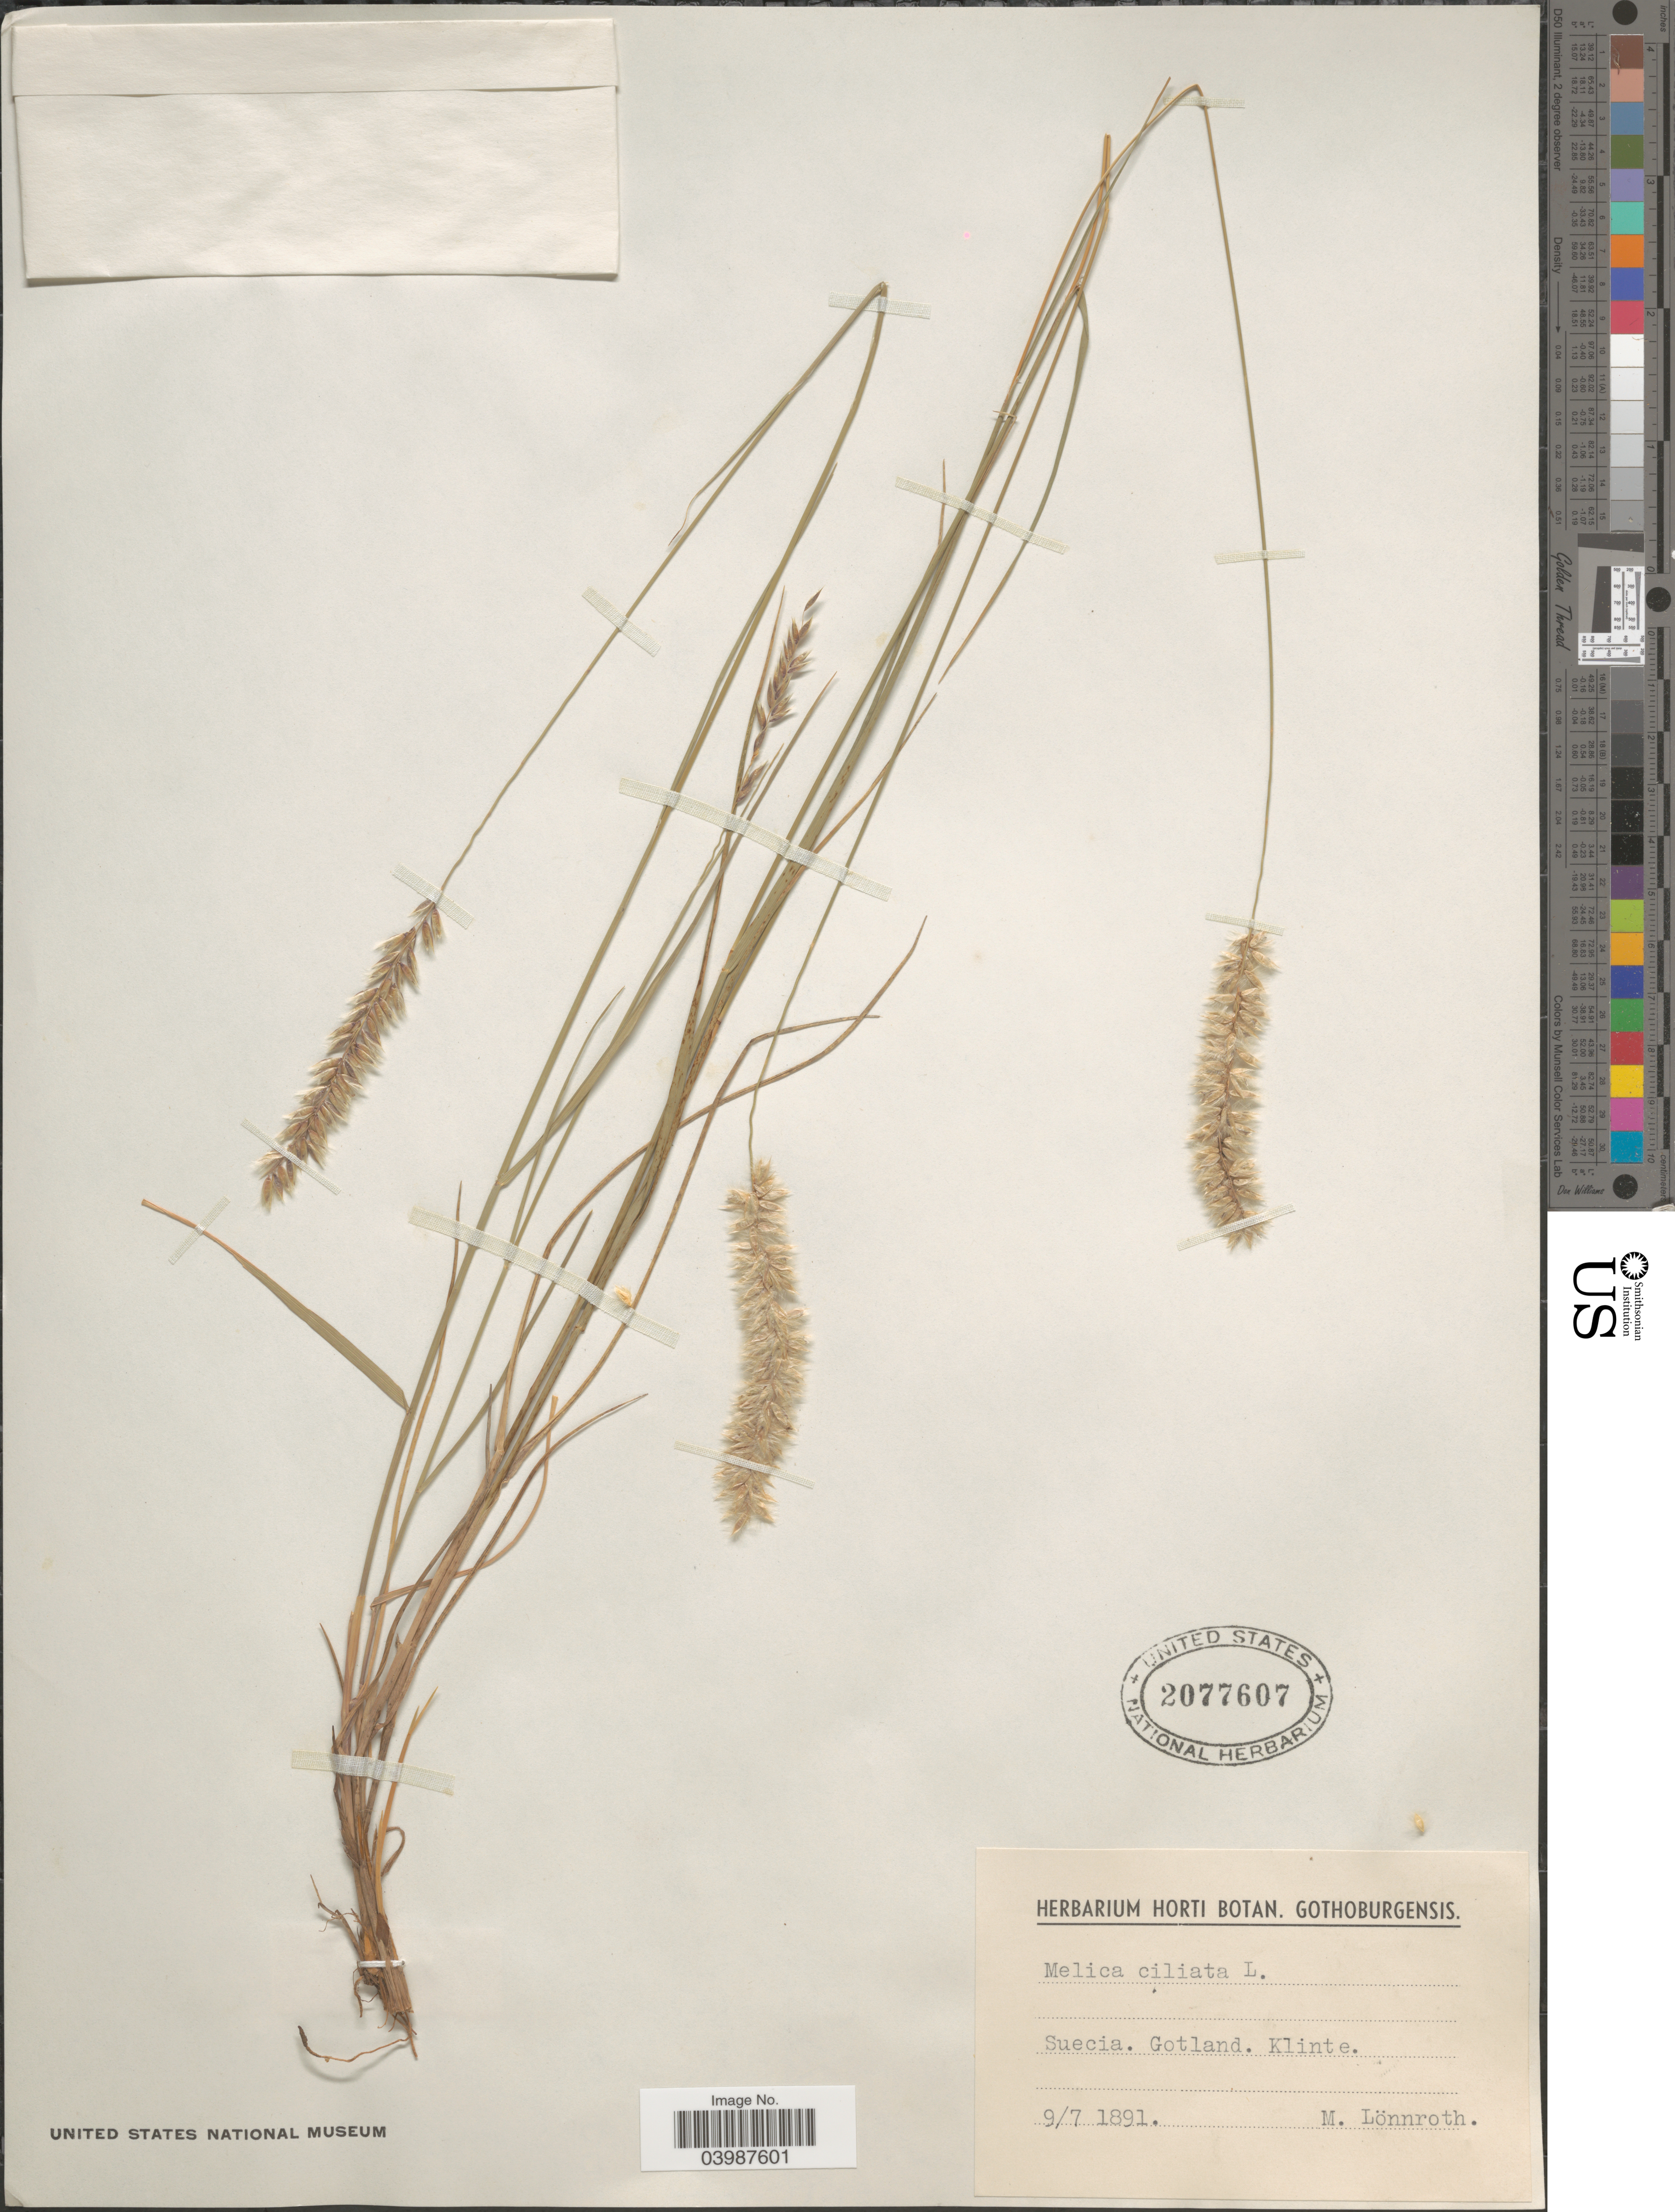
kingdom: Plantae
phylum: Tracheophyta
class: Liliopsida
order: Poales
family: Poaceae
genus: Melica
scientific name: Melica ciliata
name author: L.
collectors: M. Lönnroth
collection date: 1891-07-09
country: Sweden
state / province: Gotland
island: Gotland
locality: Suecia. Gotland. Klinte.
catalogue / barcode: US 2077607